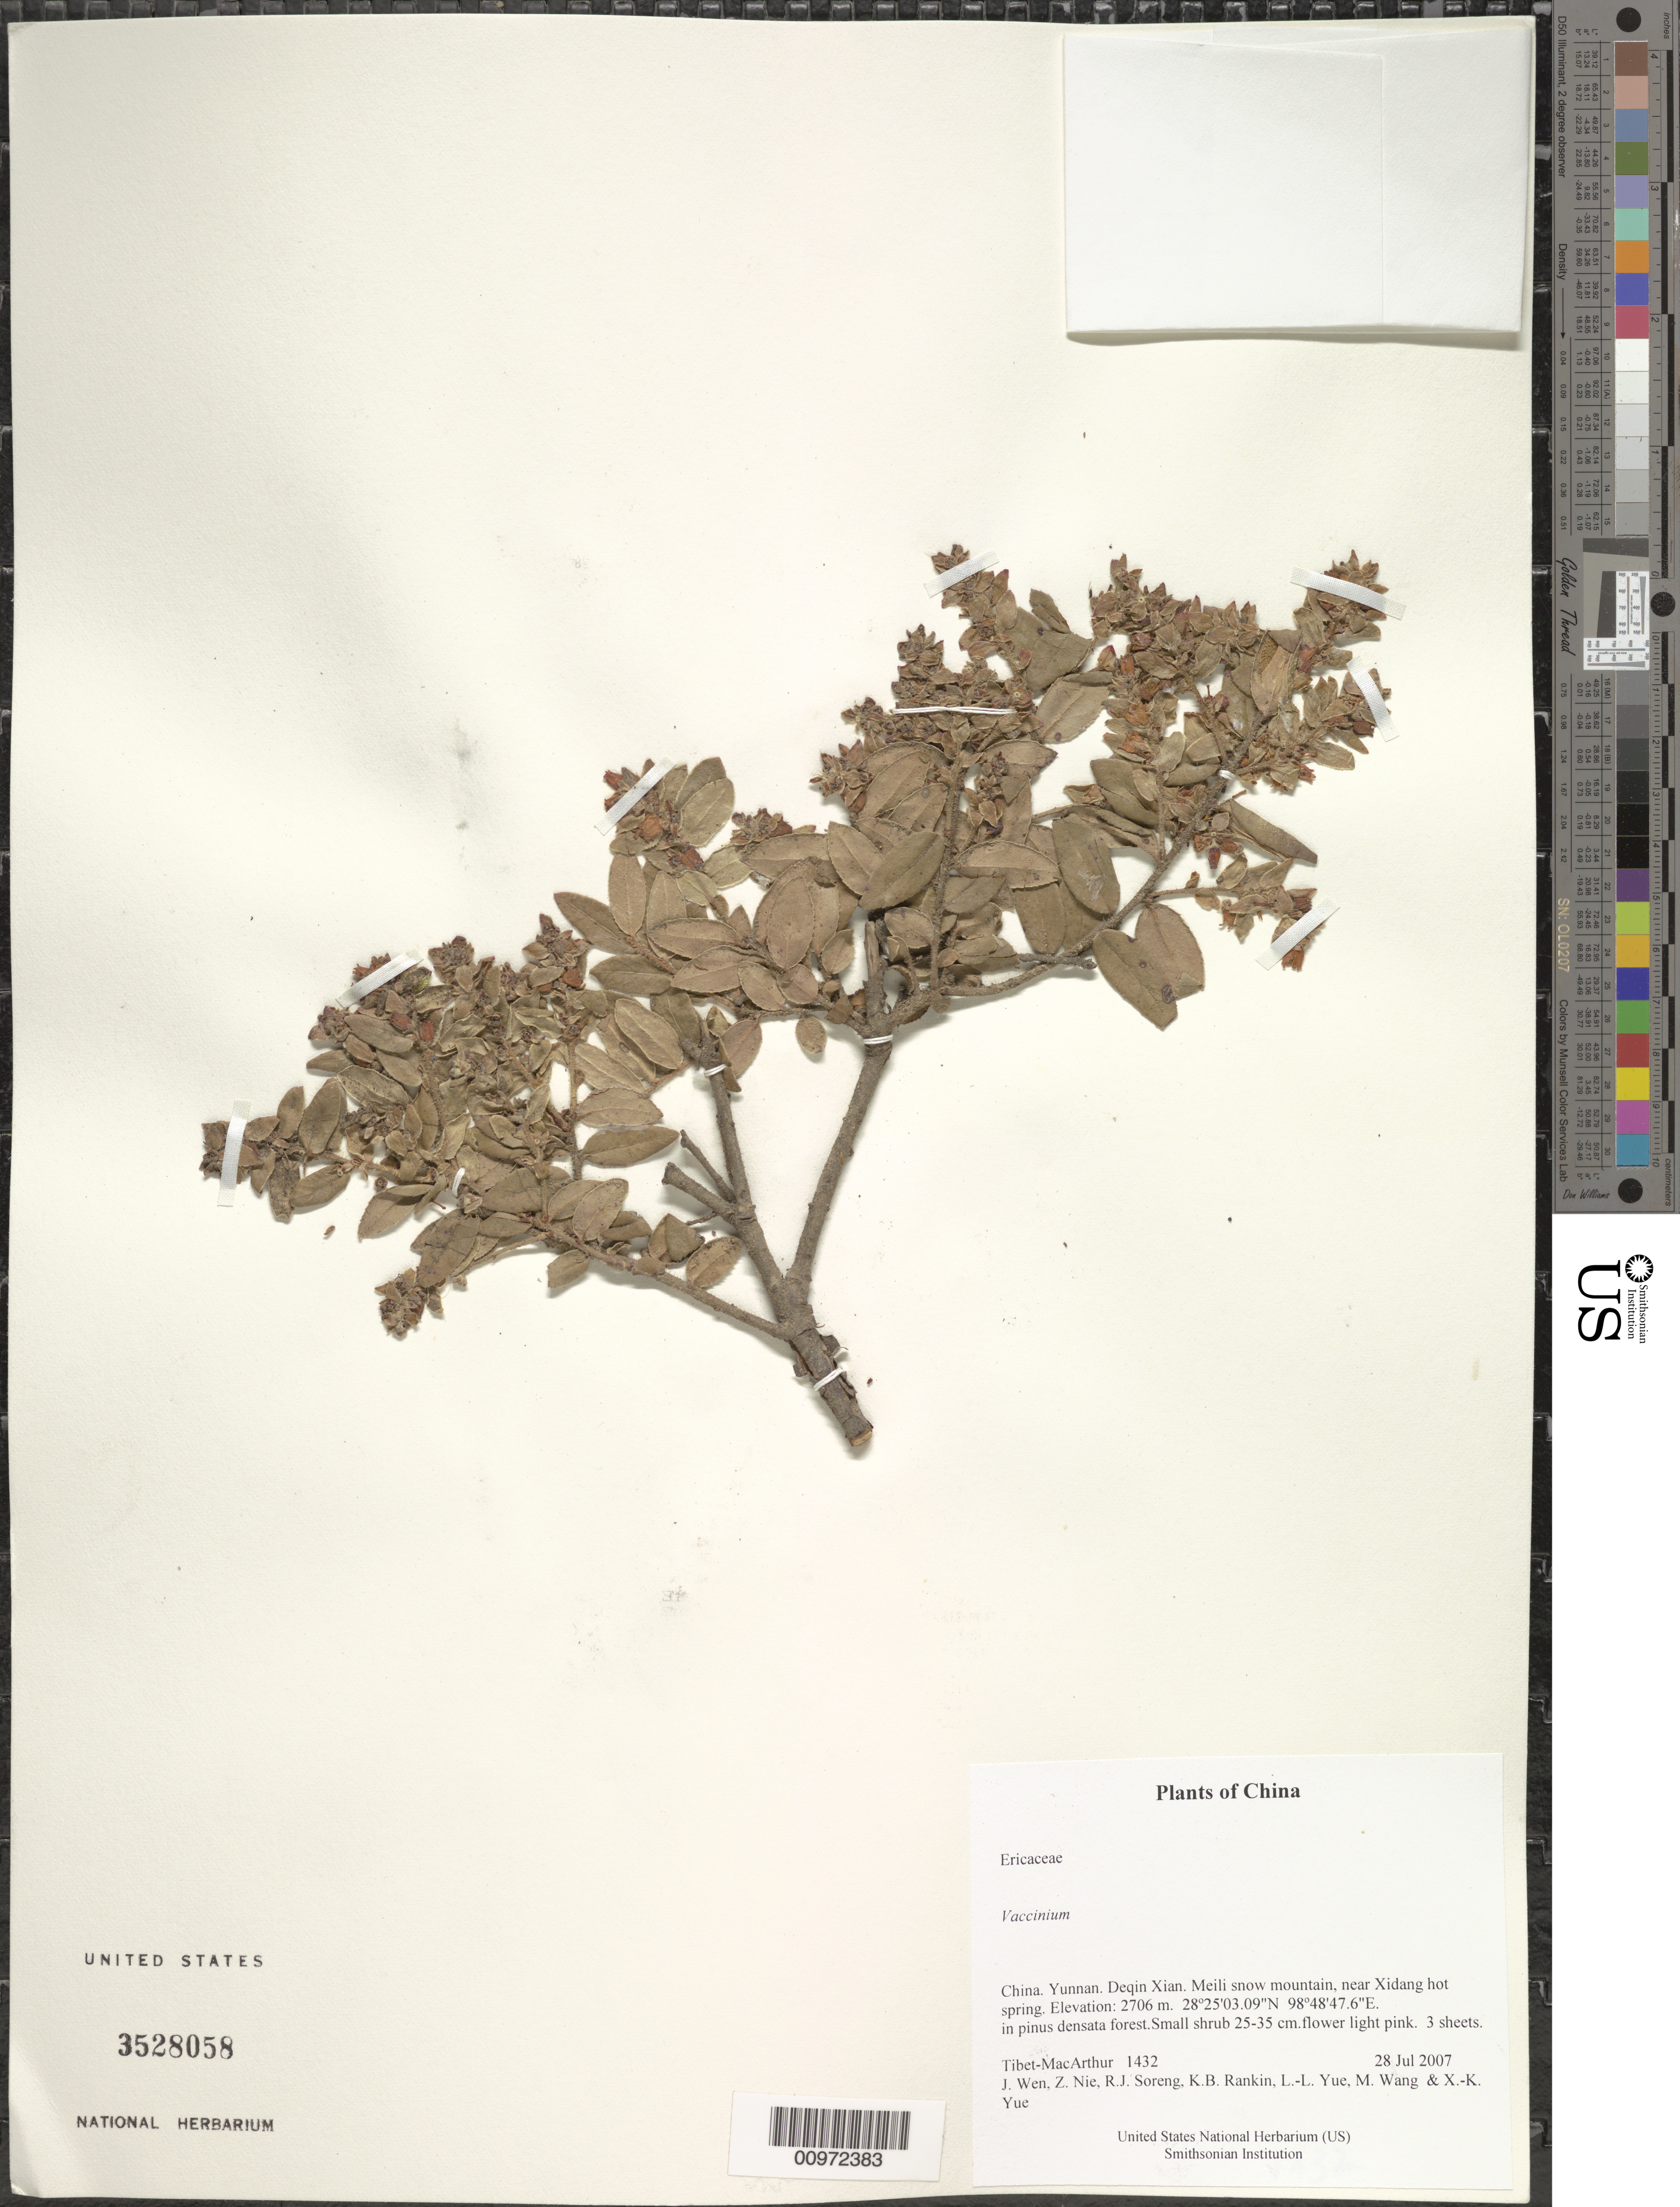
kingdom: Plantae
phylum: Tracheophyta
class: Magnoliopsida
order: Ericales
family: Ericaceae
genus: Vaccinium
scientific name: Vaccinium sp.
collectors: Tibet-MacArthur, J. Wen, Z. Nie, R. J. Soreng, K. Rankin, L. Yue, M. Wang & X. Yue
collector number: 1432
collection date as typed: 28 Jul 2007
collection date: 2007-07-28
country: China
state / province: Yunnan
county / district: Deqin Xian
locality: Meili snow mountain, near Xidang hot spring.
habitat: In pinus densata forest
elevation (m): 2706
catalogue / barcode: US 3528058